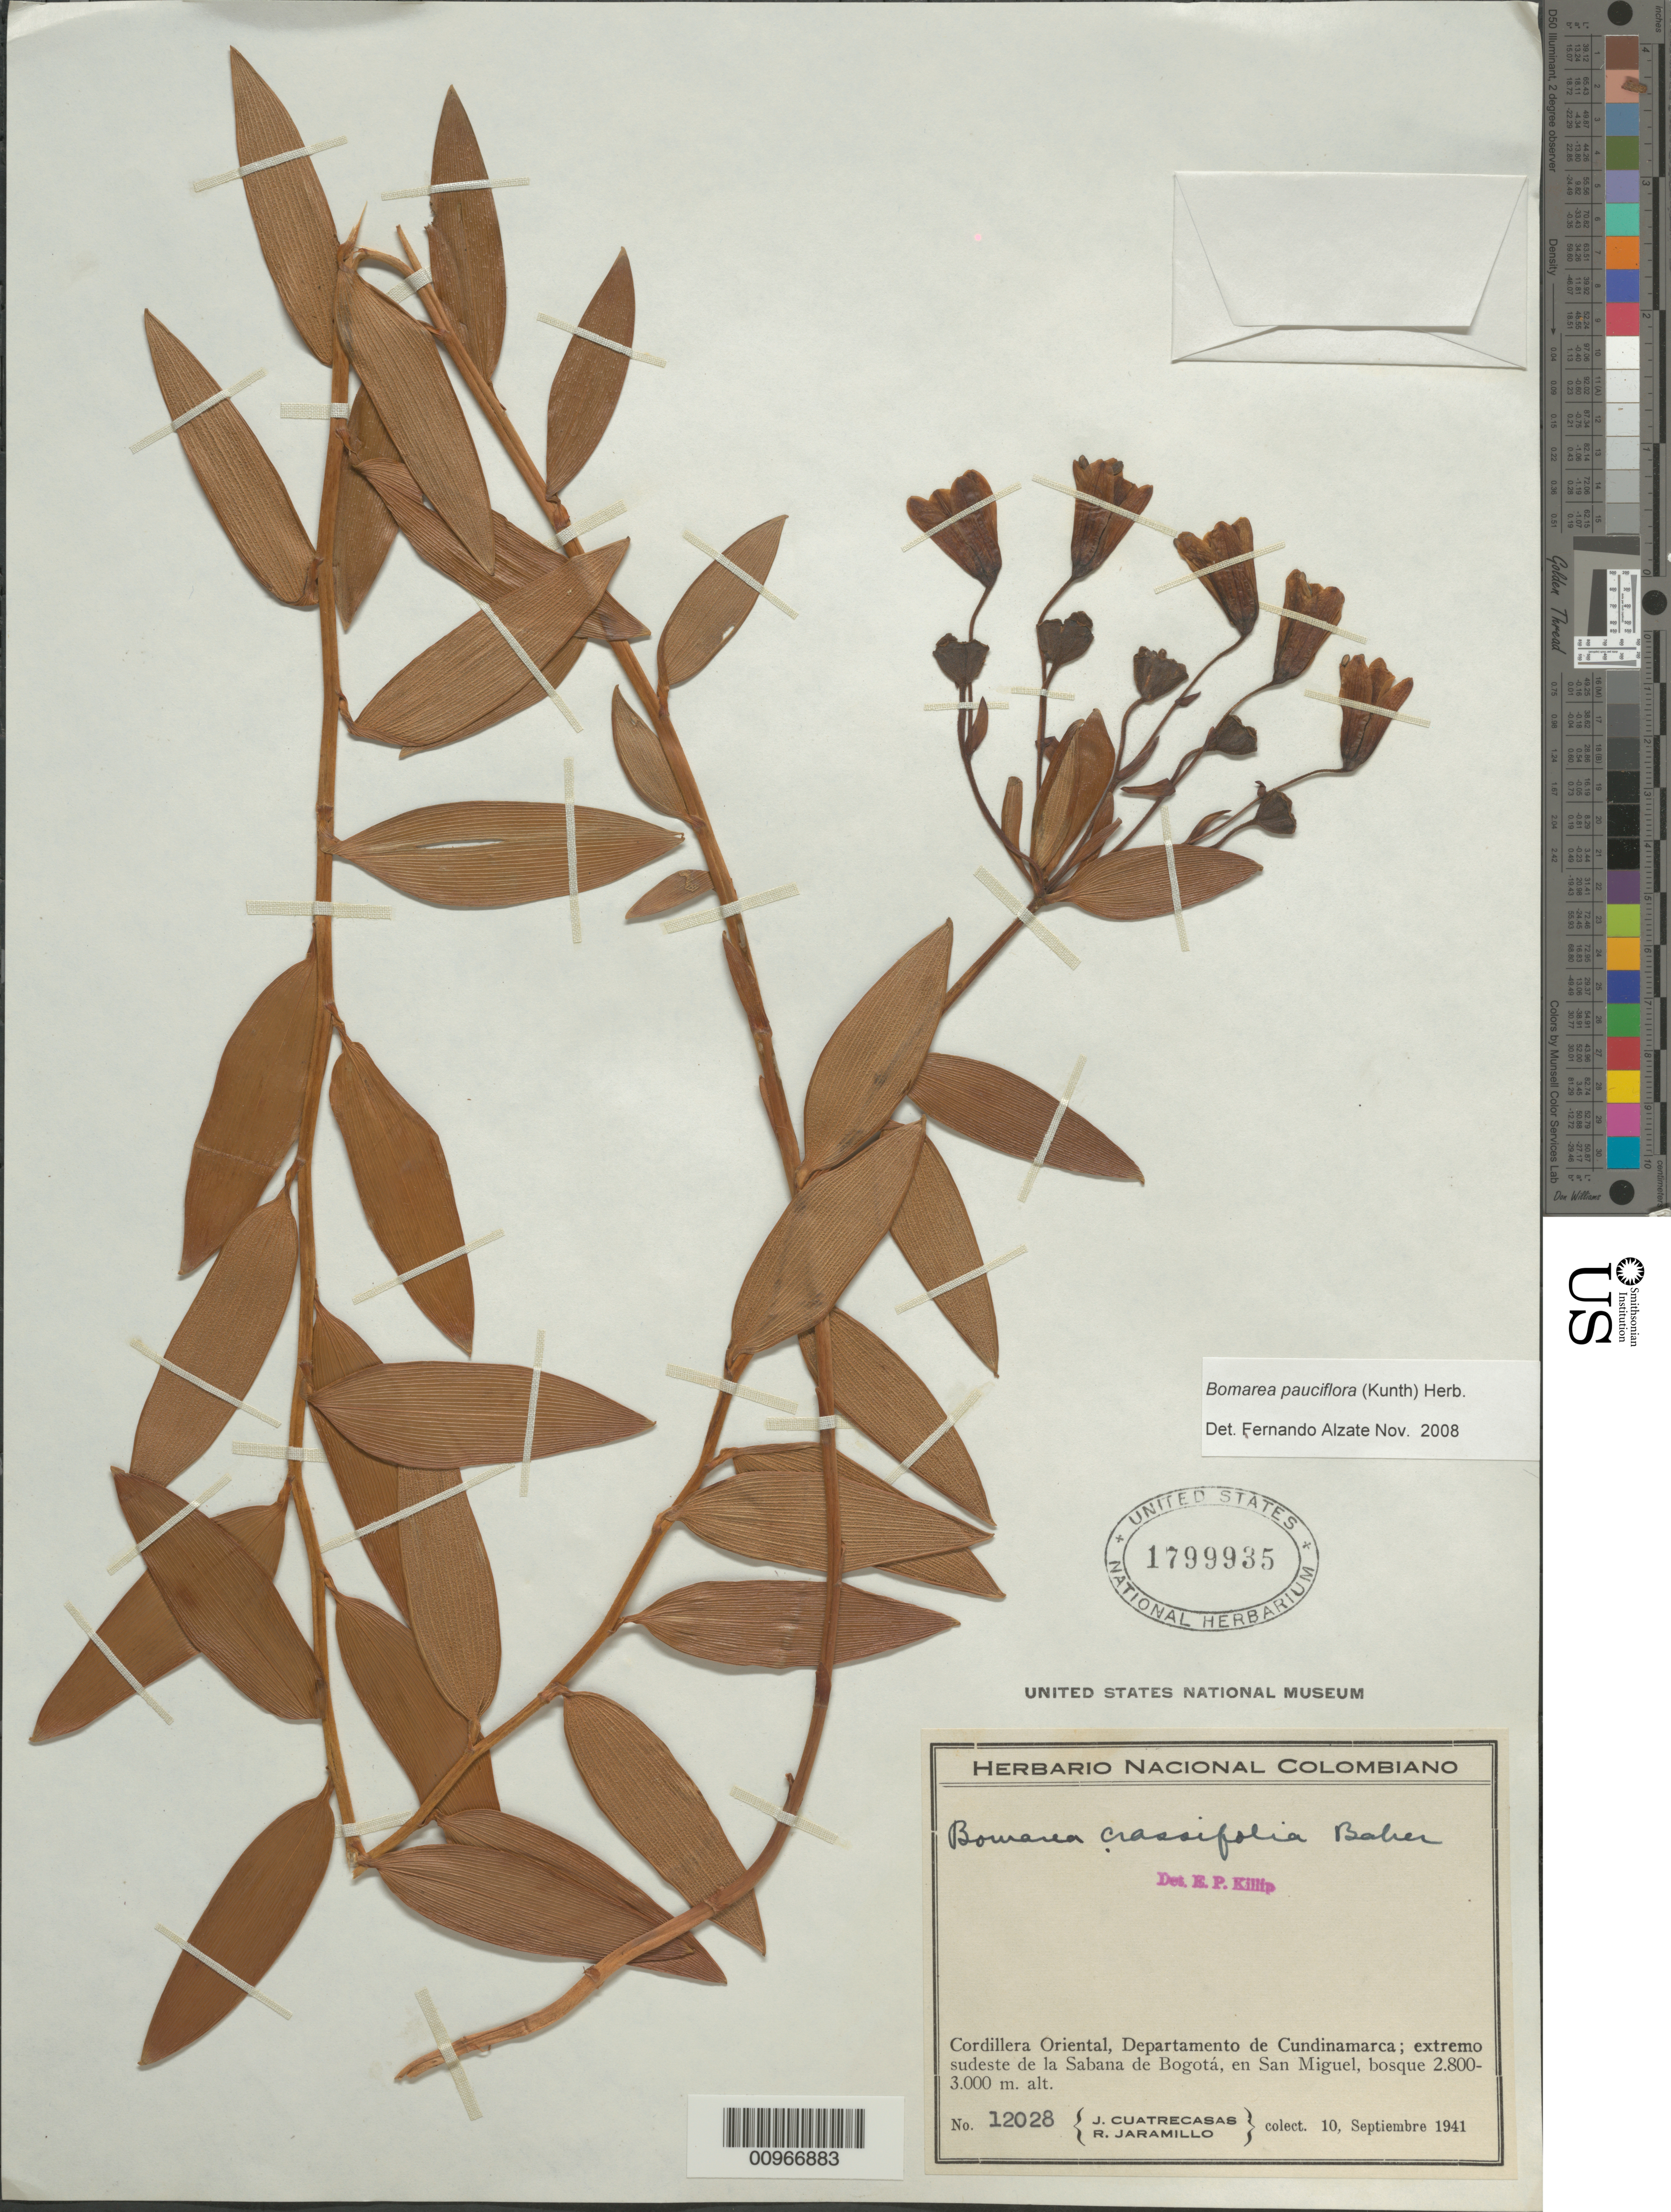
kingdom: Plantae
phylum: Tracheophyta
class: Liliopsida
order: Liliales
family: Alstroemeriaceae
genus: Bomarea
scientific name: Bomarea pauciflora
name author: (Kunth) Herb.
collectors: J. Cuatrecasas & R. Jaramillo M.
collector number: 12028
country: Colombia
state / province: Cundinamarca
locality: SE of la Sabana de Bogota, en San Miguel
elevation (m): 2800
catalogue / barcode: US 1799935